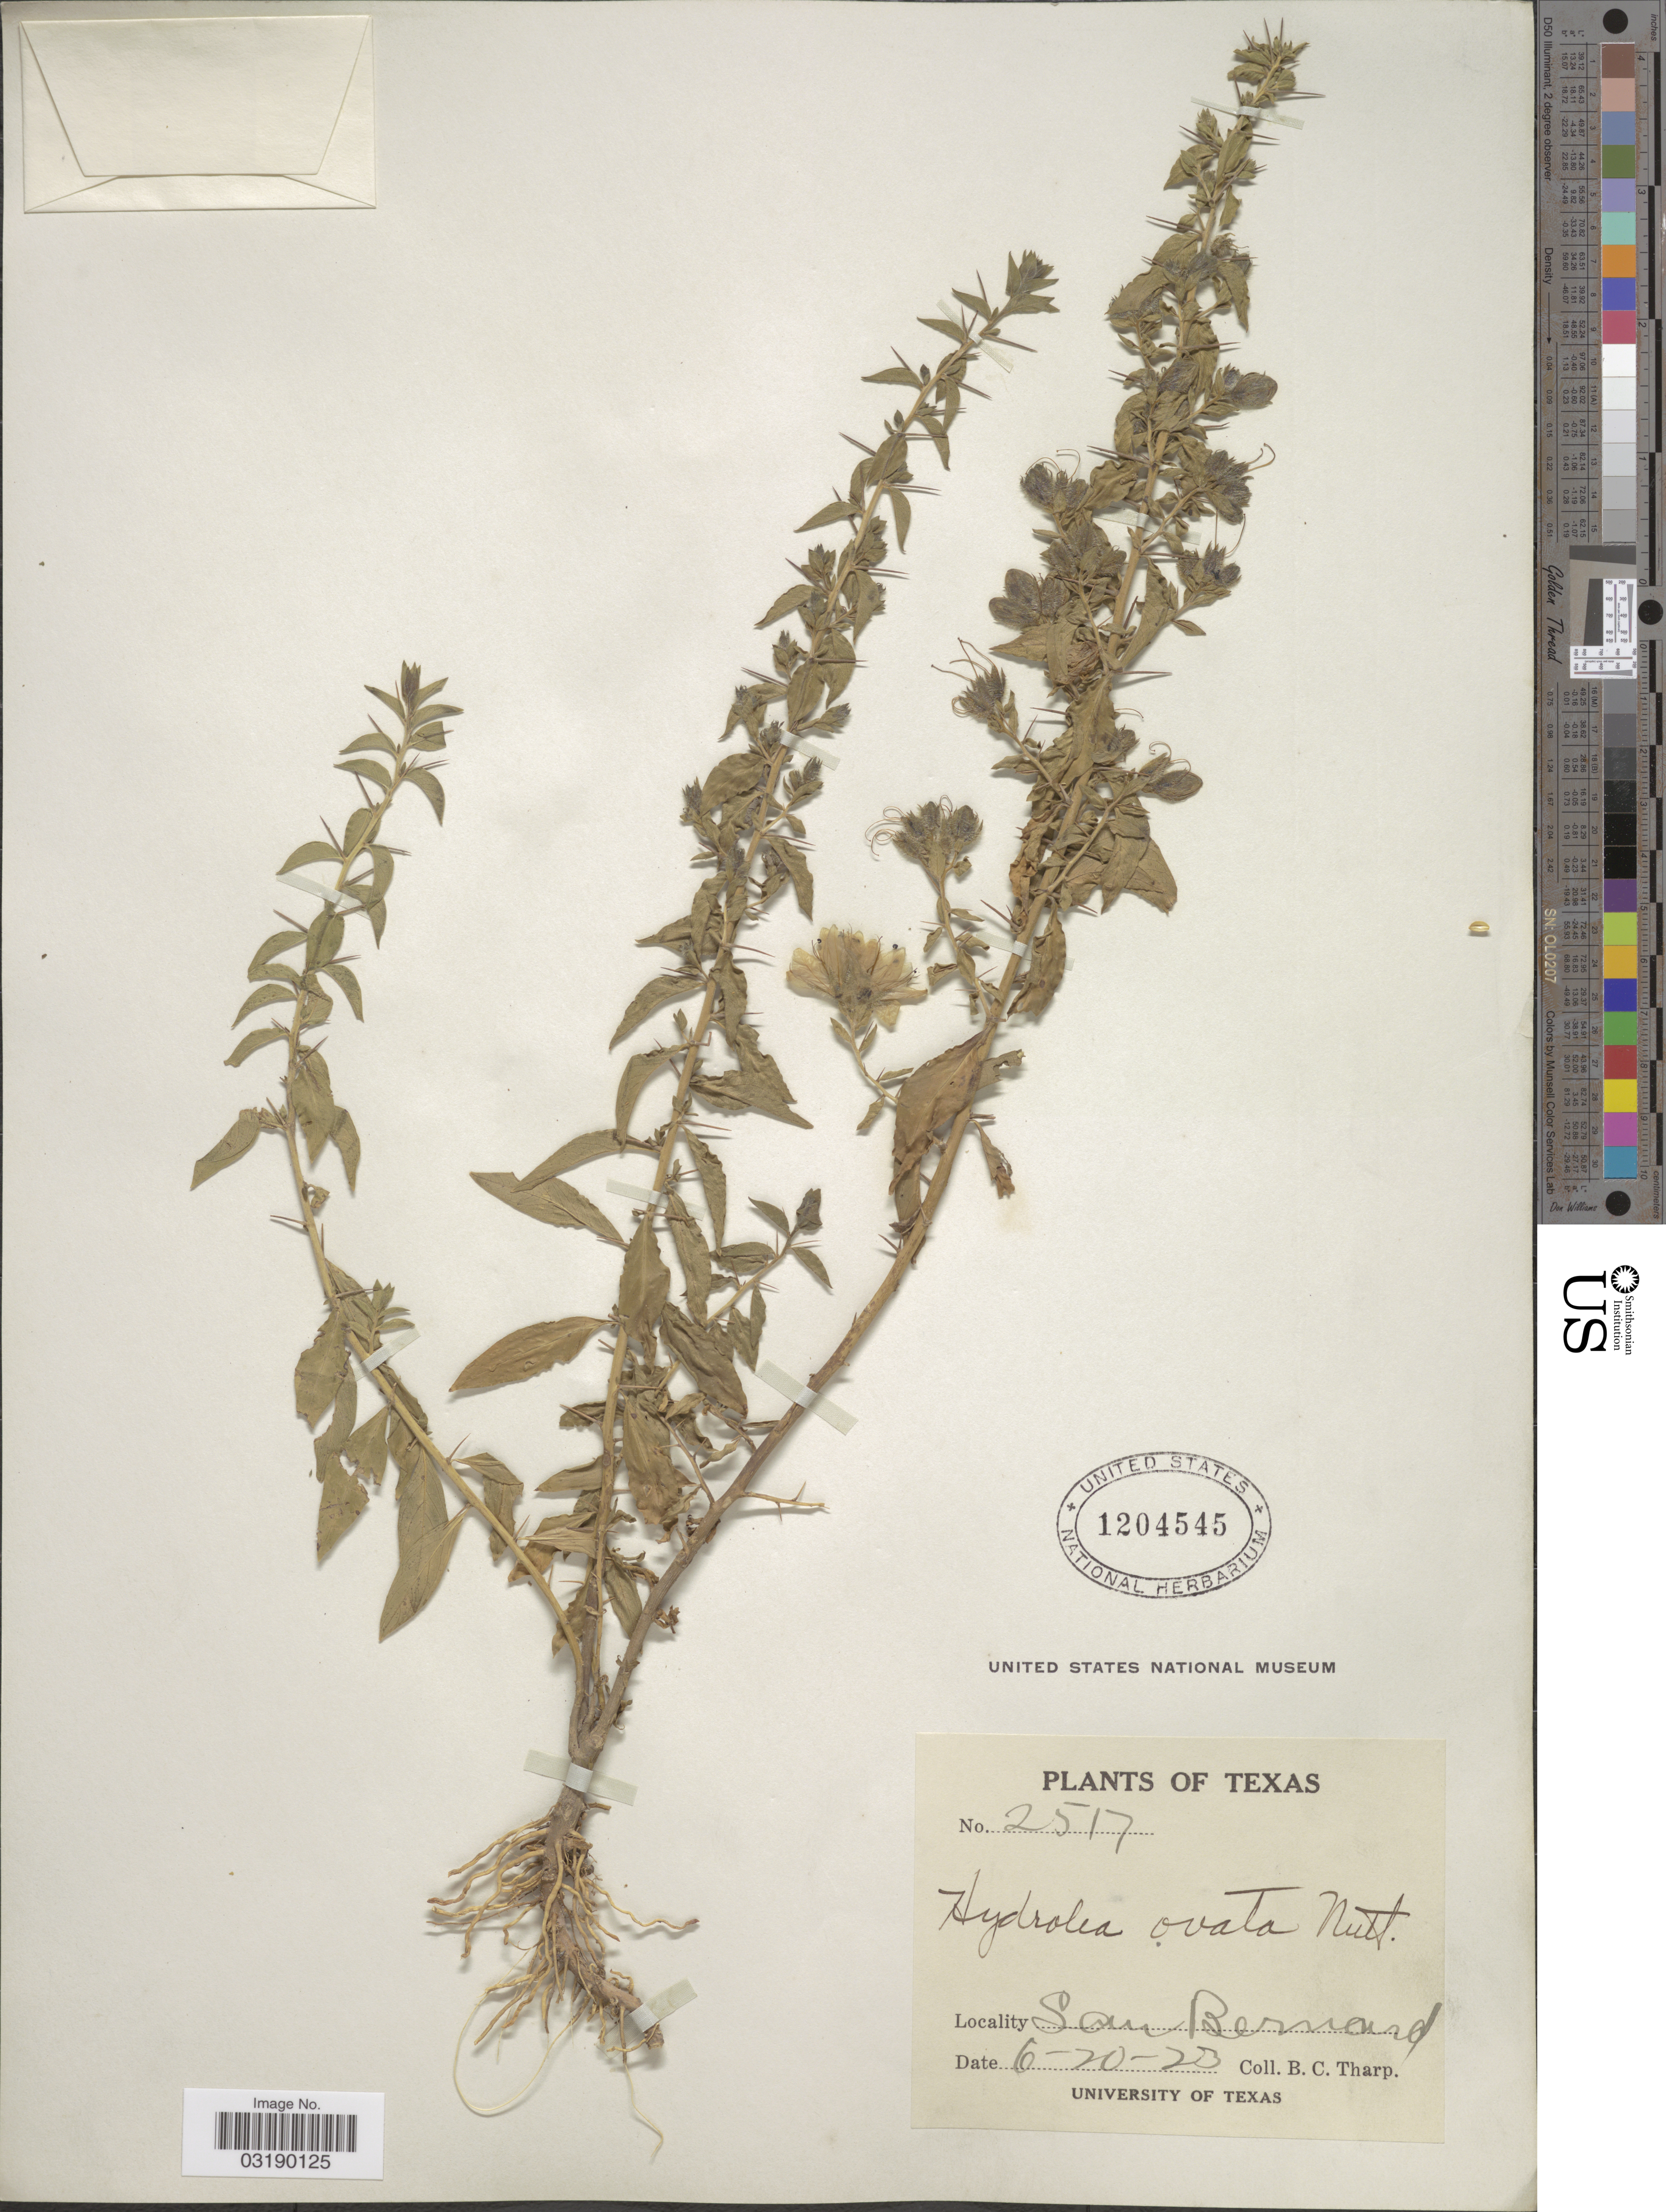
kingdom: Plantae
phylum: Tracheophyta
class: Magnoliopsida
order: Solanales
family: Hydroleaceae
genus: Hydrolea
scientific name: Hydrolea ovata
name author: Nutt. ex Choisy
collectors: B. C. Tharp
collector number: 2517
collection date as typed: Transcribed d/m/y: 20/6/23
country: United States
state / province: Texas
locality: San Bernard.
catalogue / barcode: US 1204545